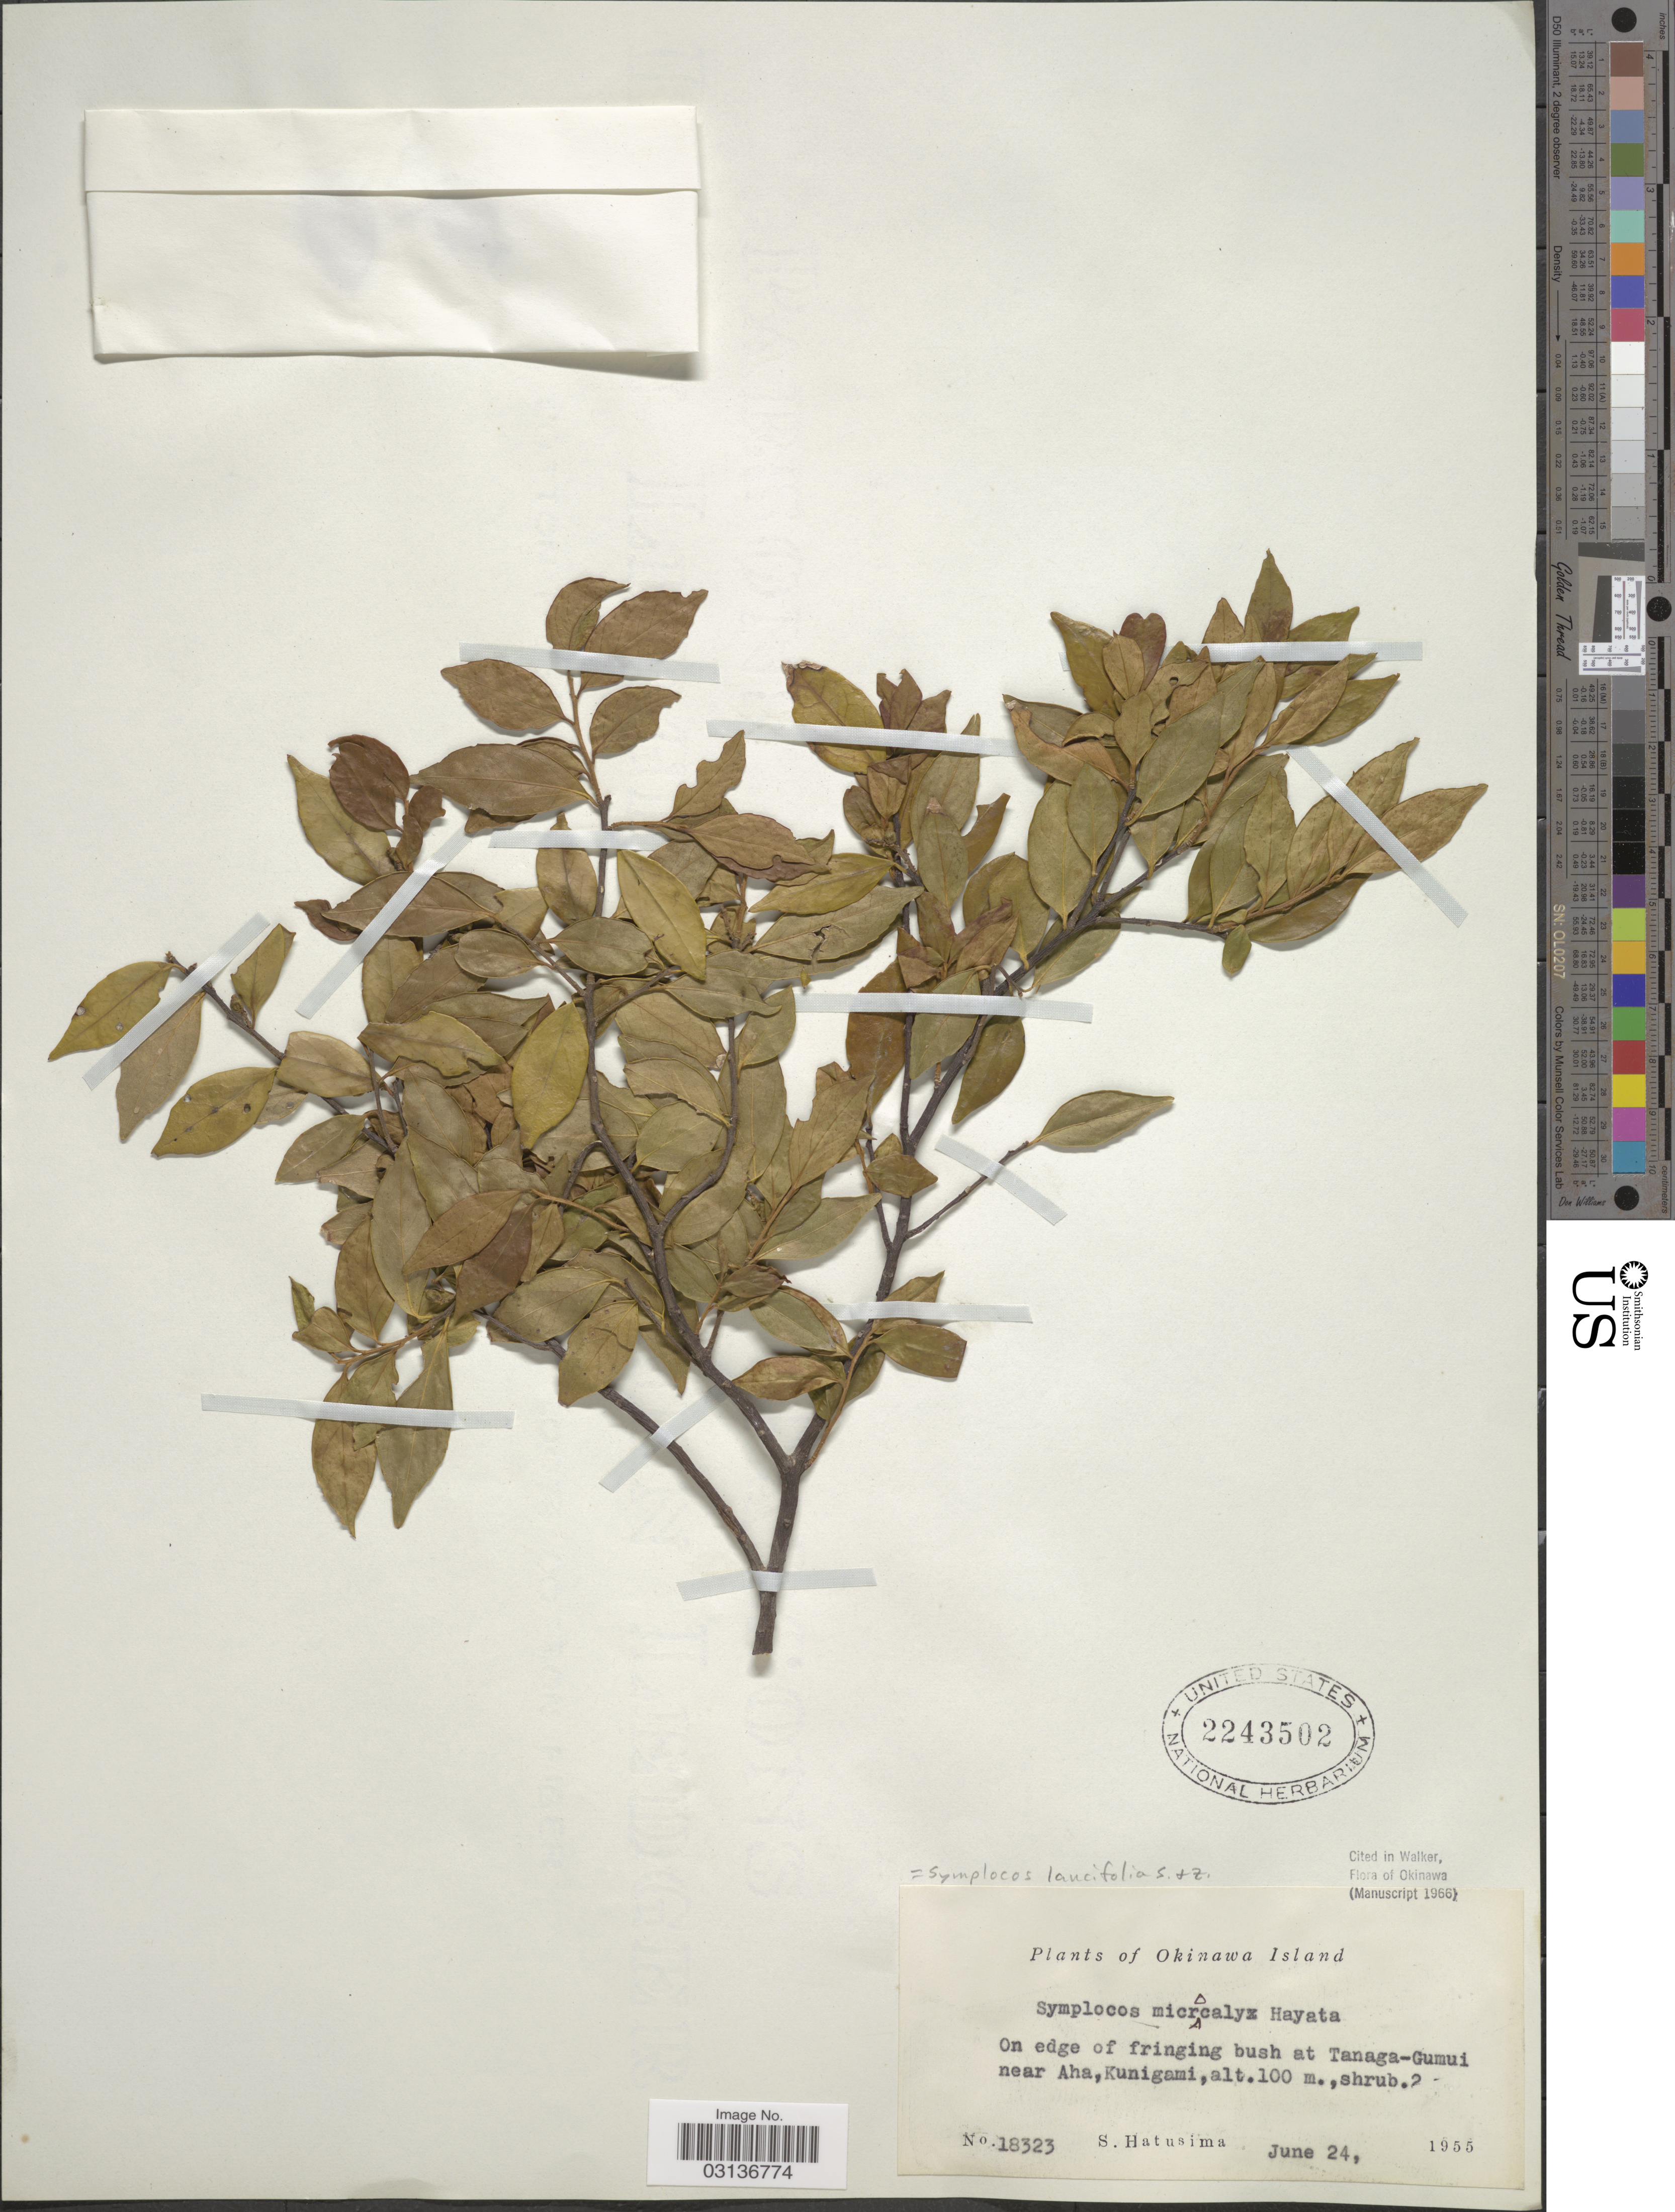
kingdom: Plantae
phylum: Tracheophyta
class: Magnoliopsida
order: Ericales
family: Symplocaceae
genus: Symplocos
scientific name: Symplocos lancifolia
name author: Siebert & Zucc.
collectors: S. Hatusima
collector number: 18323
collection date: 1955-06-24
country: Japan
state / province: Okinawa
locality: Okinawa Island. On edge of fringing bush at Tanaga-Gumui near Aha, Kunigami.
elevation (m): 100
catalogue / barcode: US 2243502